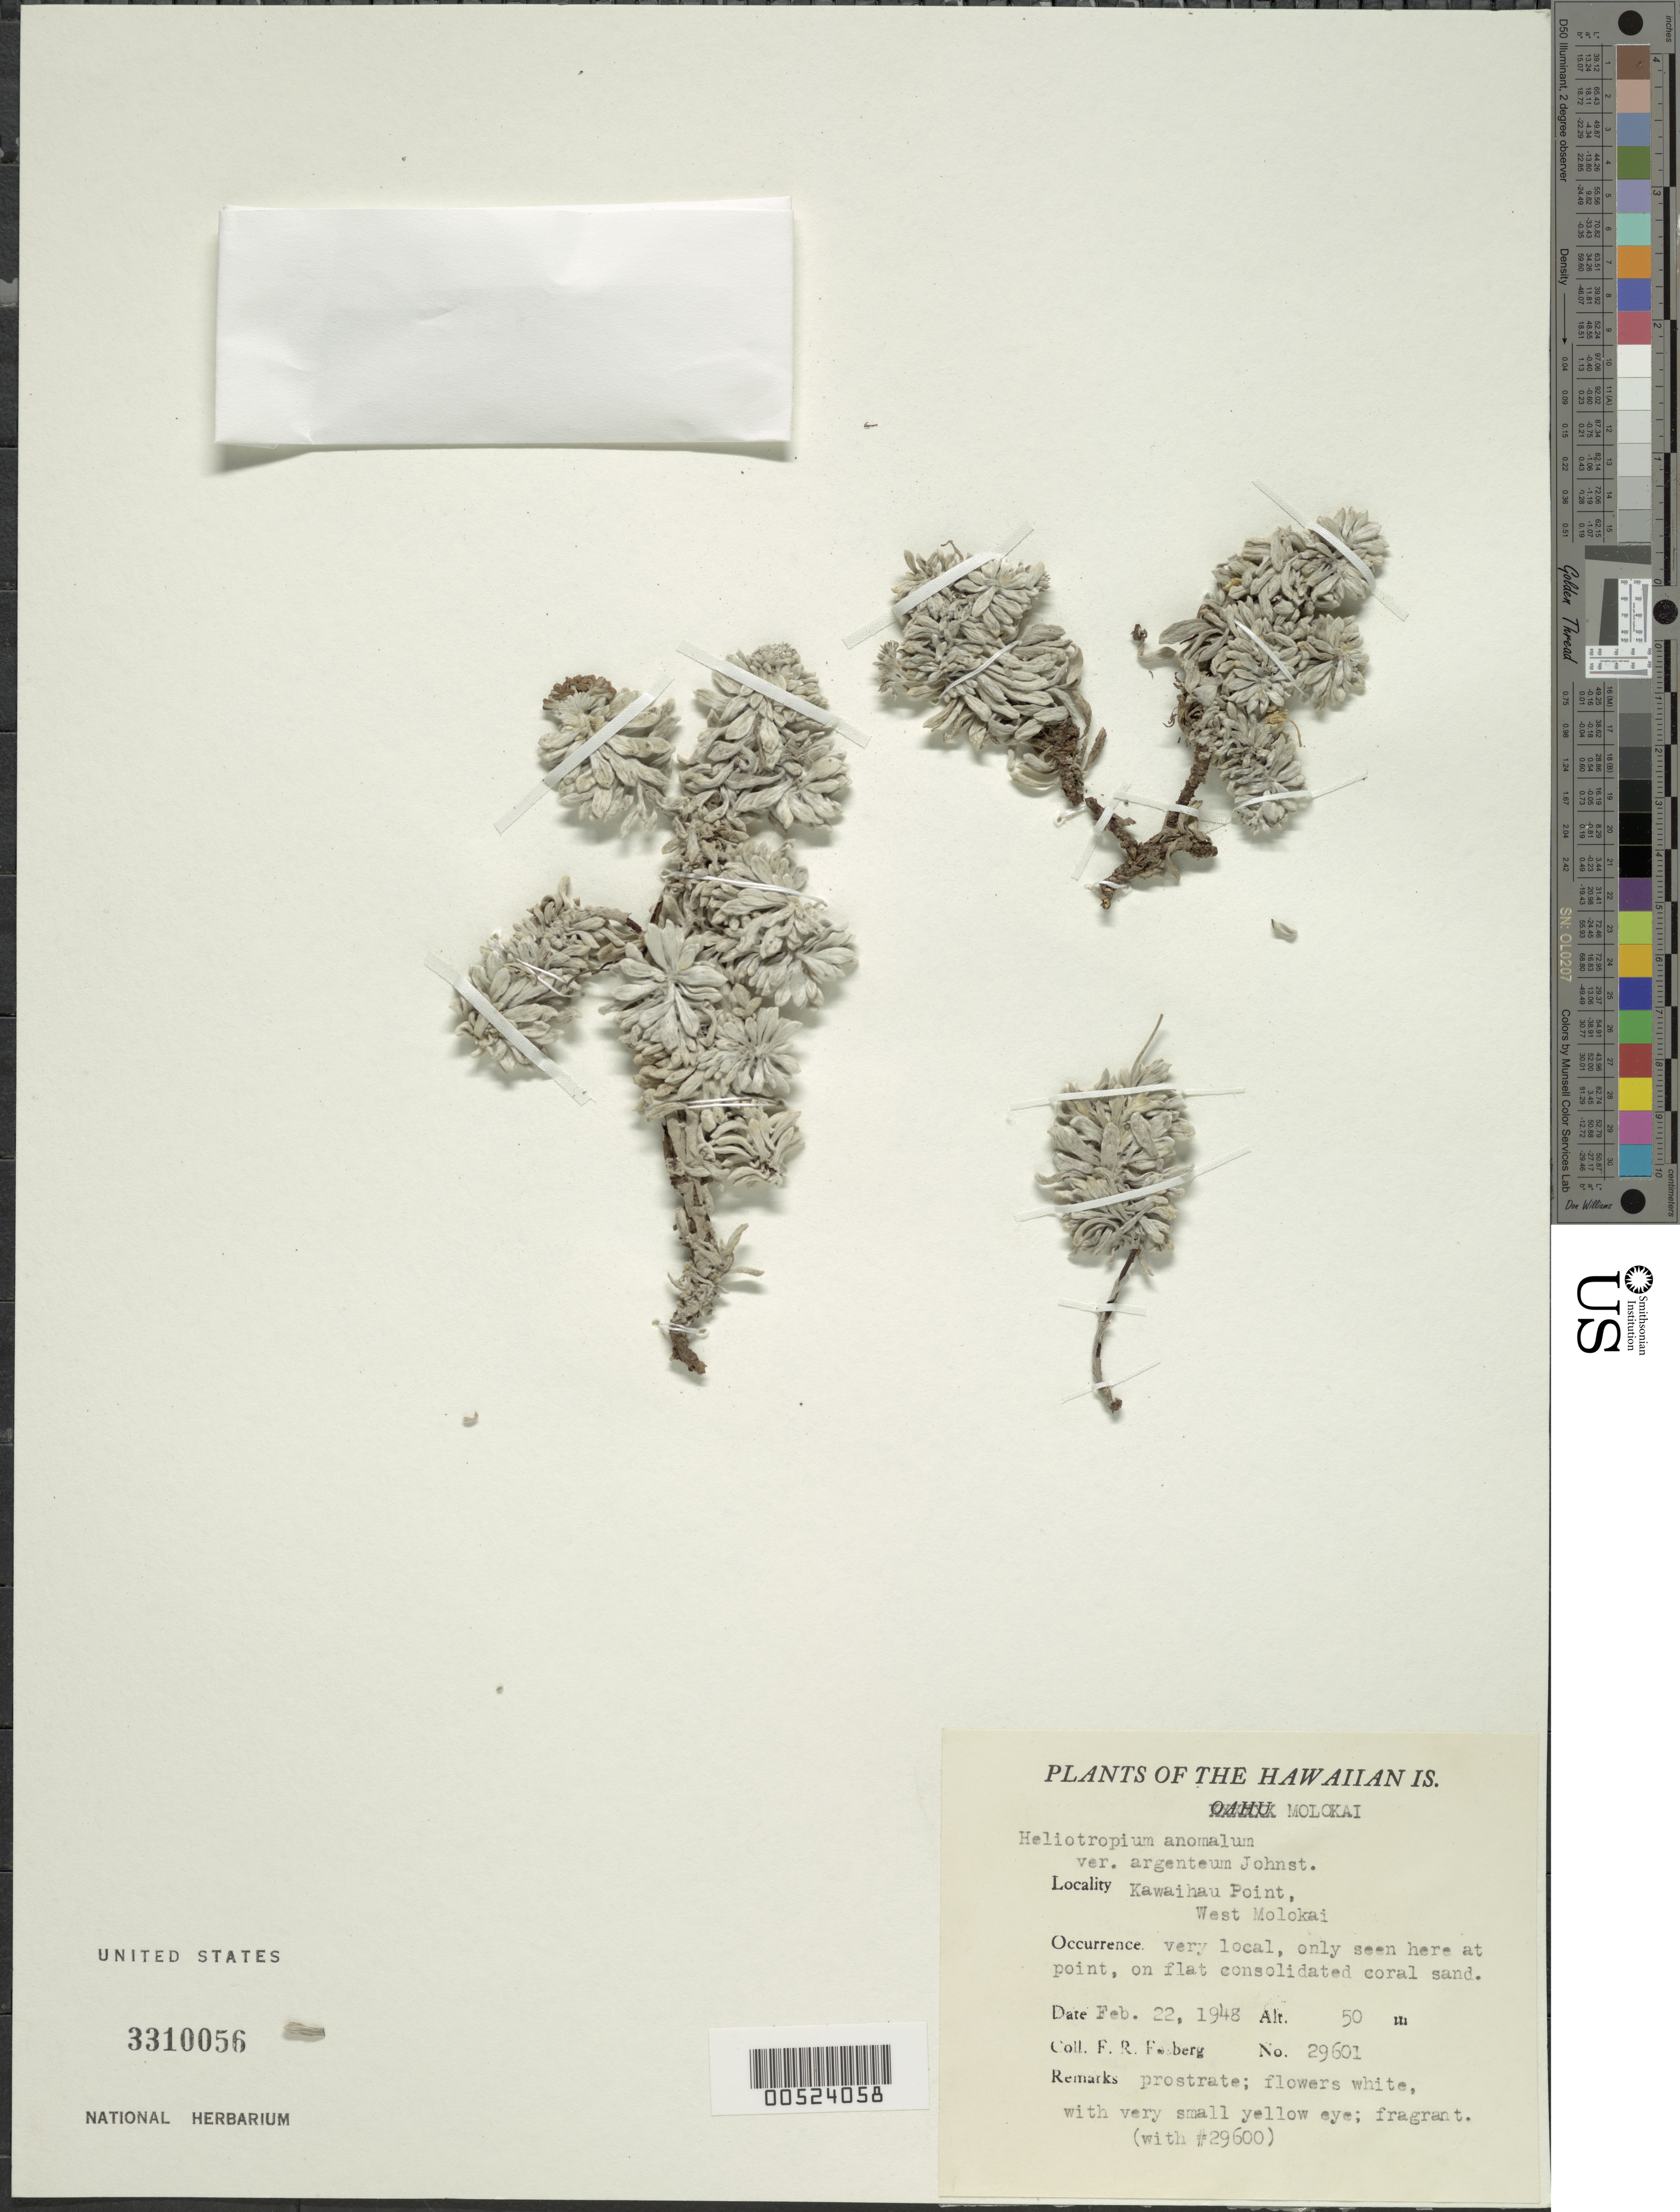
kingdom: Plantae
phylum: Tracheophyta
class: Magnoliopsida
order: Boraginales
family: Heliotropiaceae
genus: Heliotropium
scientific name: Heliotropium anomalum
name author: Hook. & Arn.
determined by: Wagner, W. L., (BOT), Smithsonian Institution - National Museum of Natural History (UNITED STATES)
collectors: F. R. Fosberg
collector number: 29601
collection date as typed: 22 Feb 1948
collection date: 1948-02-22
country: United States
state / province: Hawaii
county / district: Maui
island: Moloka'i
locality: Kawaihau Point, West Molokai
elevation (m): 50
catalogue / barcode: US 3310056